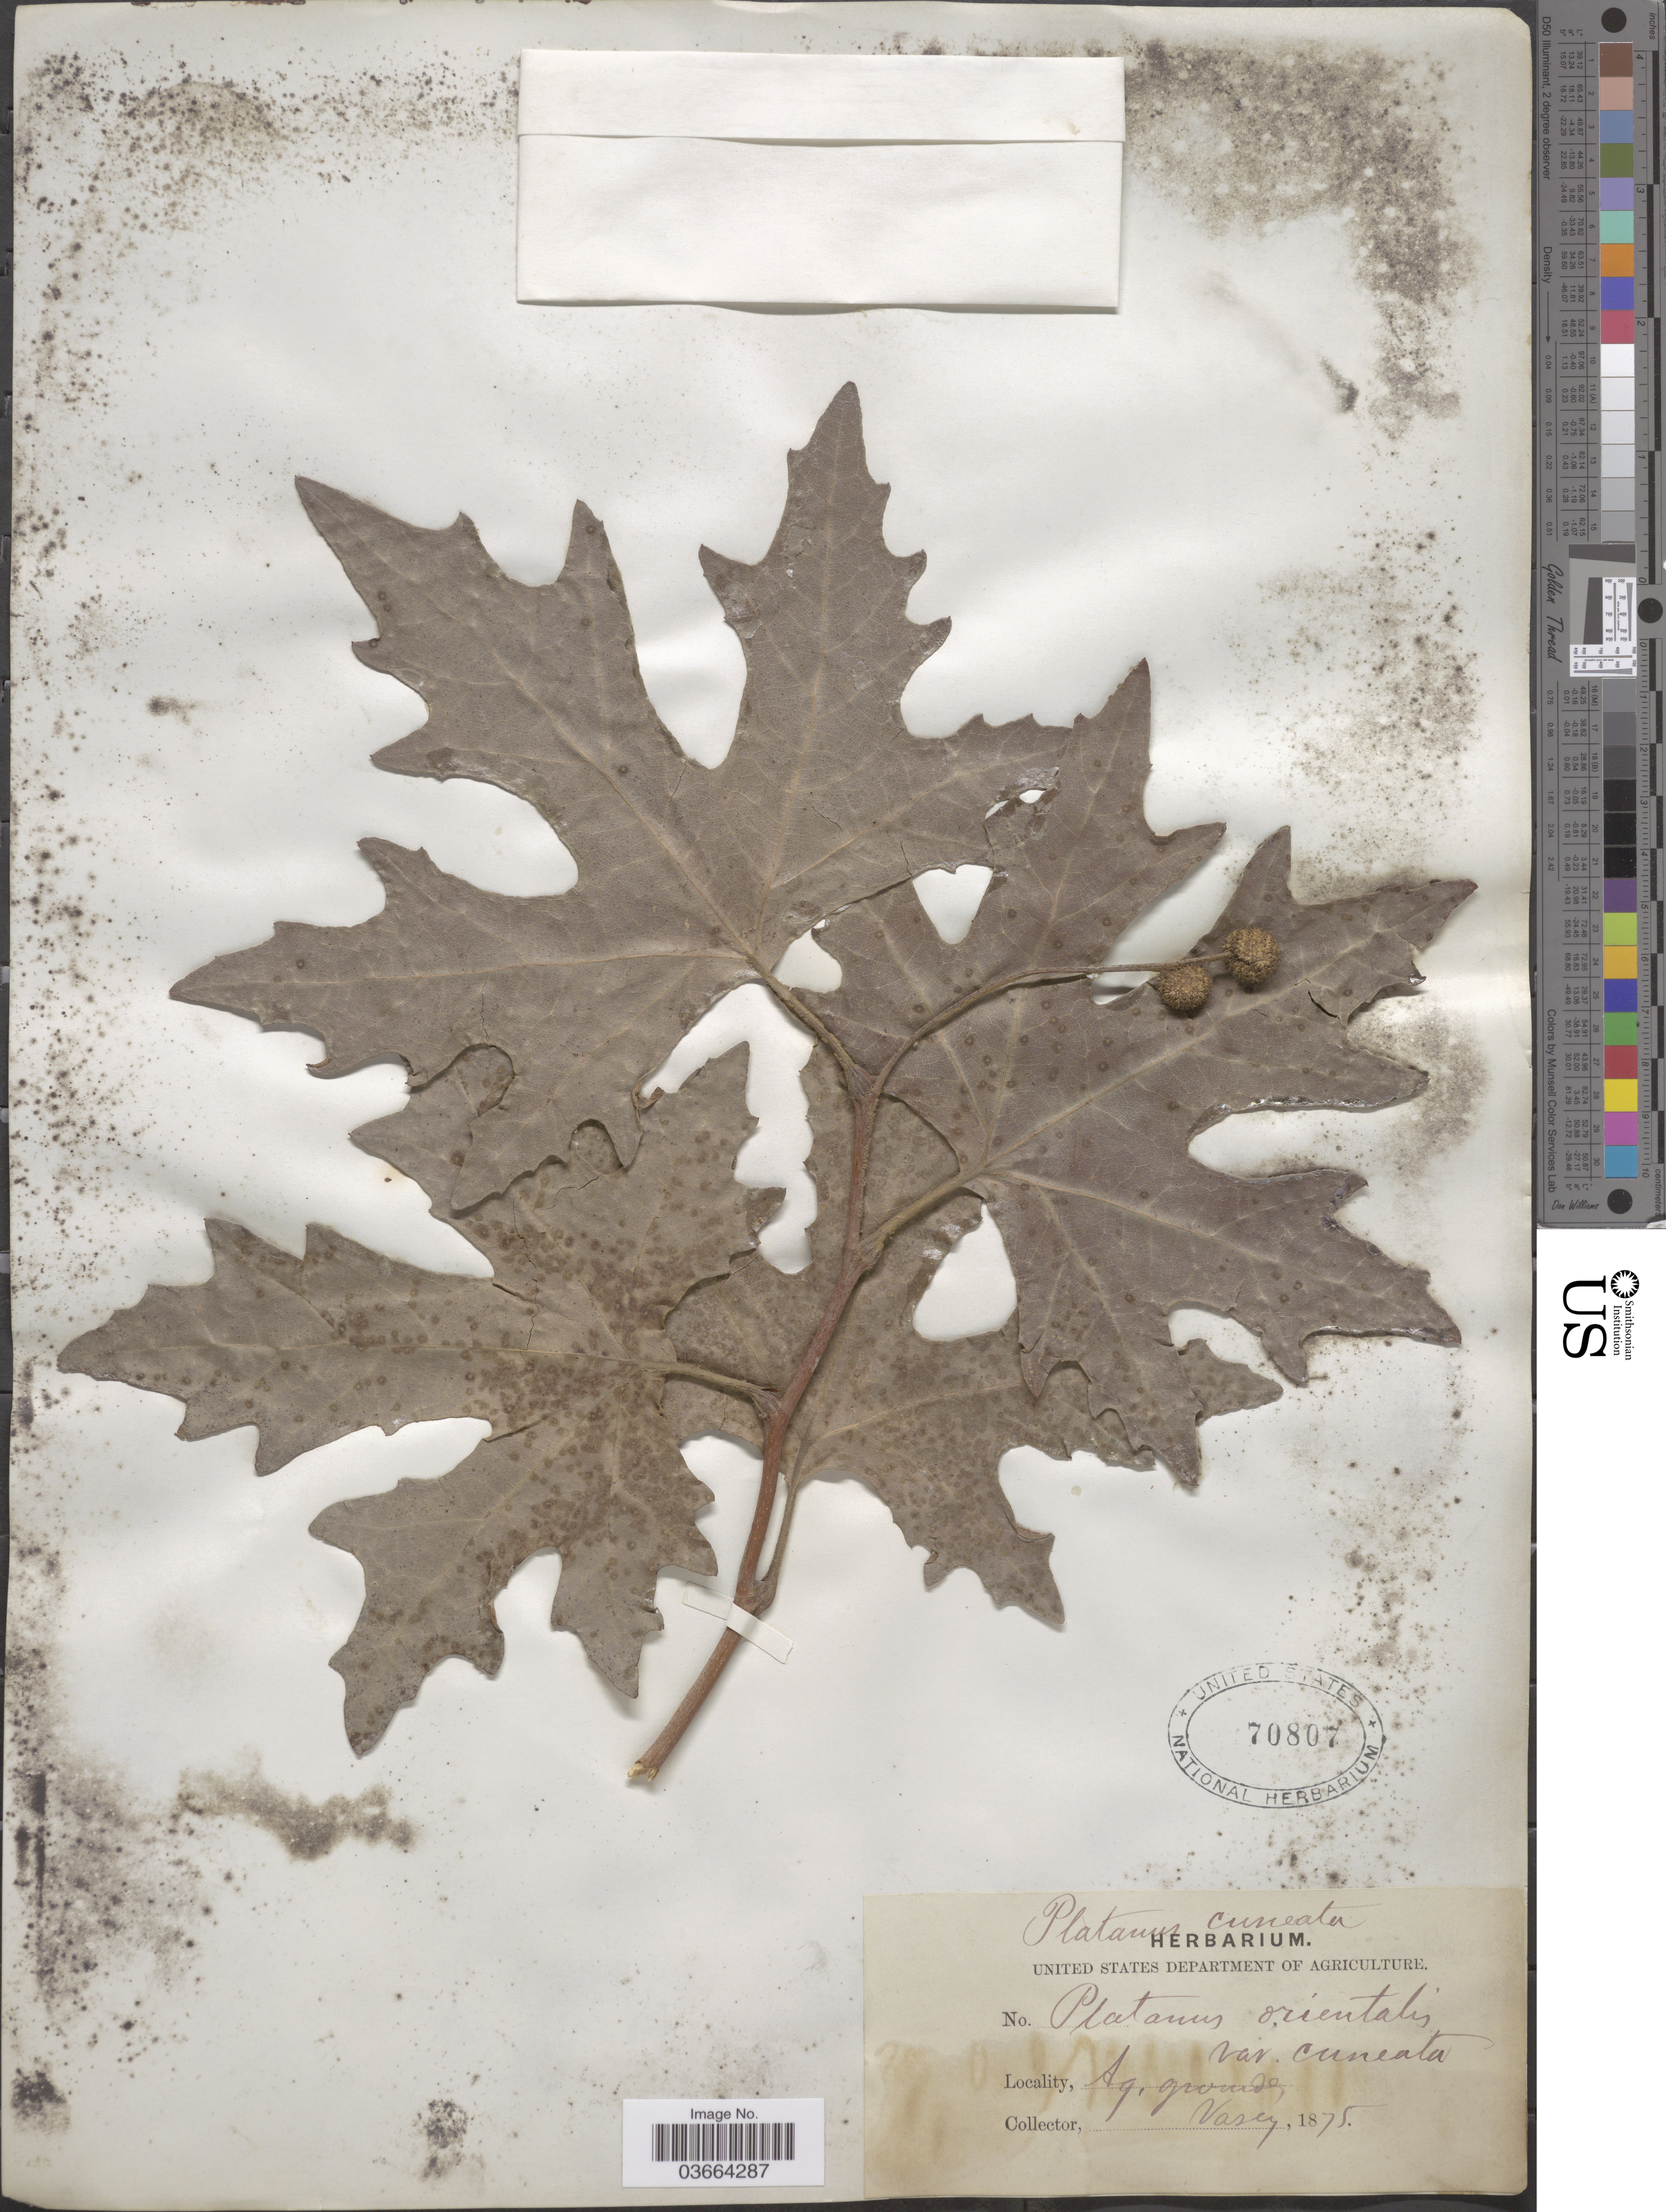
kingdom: Plantae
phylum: Tracheophyta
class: Magnoliopsida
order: Proteales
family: Platanaceae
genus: Platanus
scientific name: Platanus orientalis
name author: L.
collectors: Vasey, --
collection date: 1875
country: United States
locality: Ag, grounds.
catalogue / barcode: US 70807